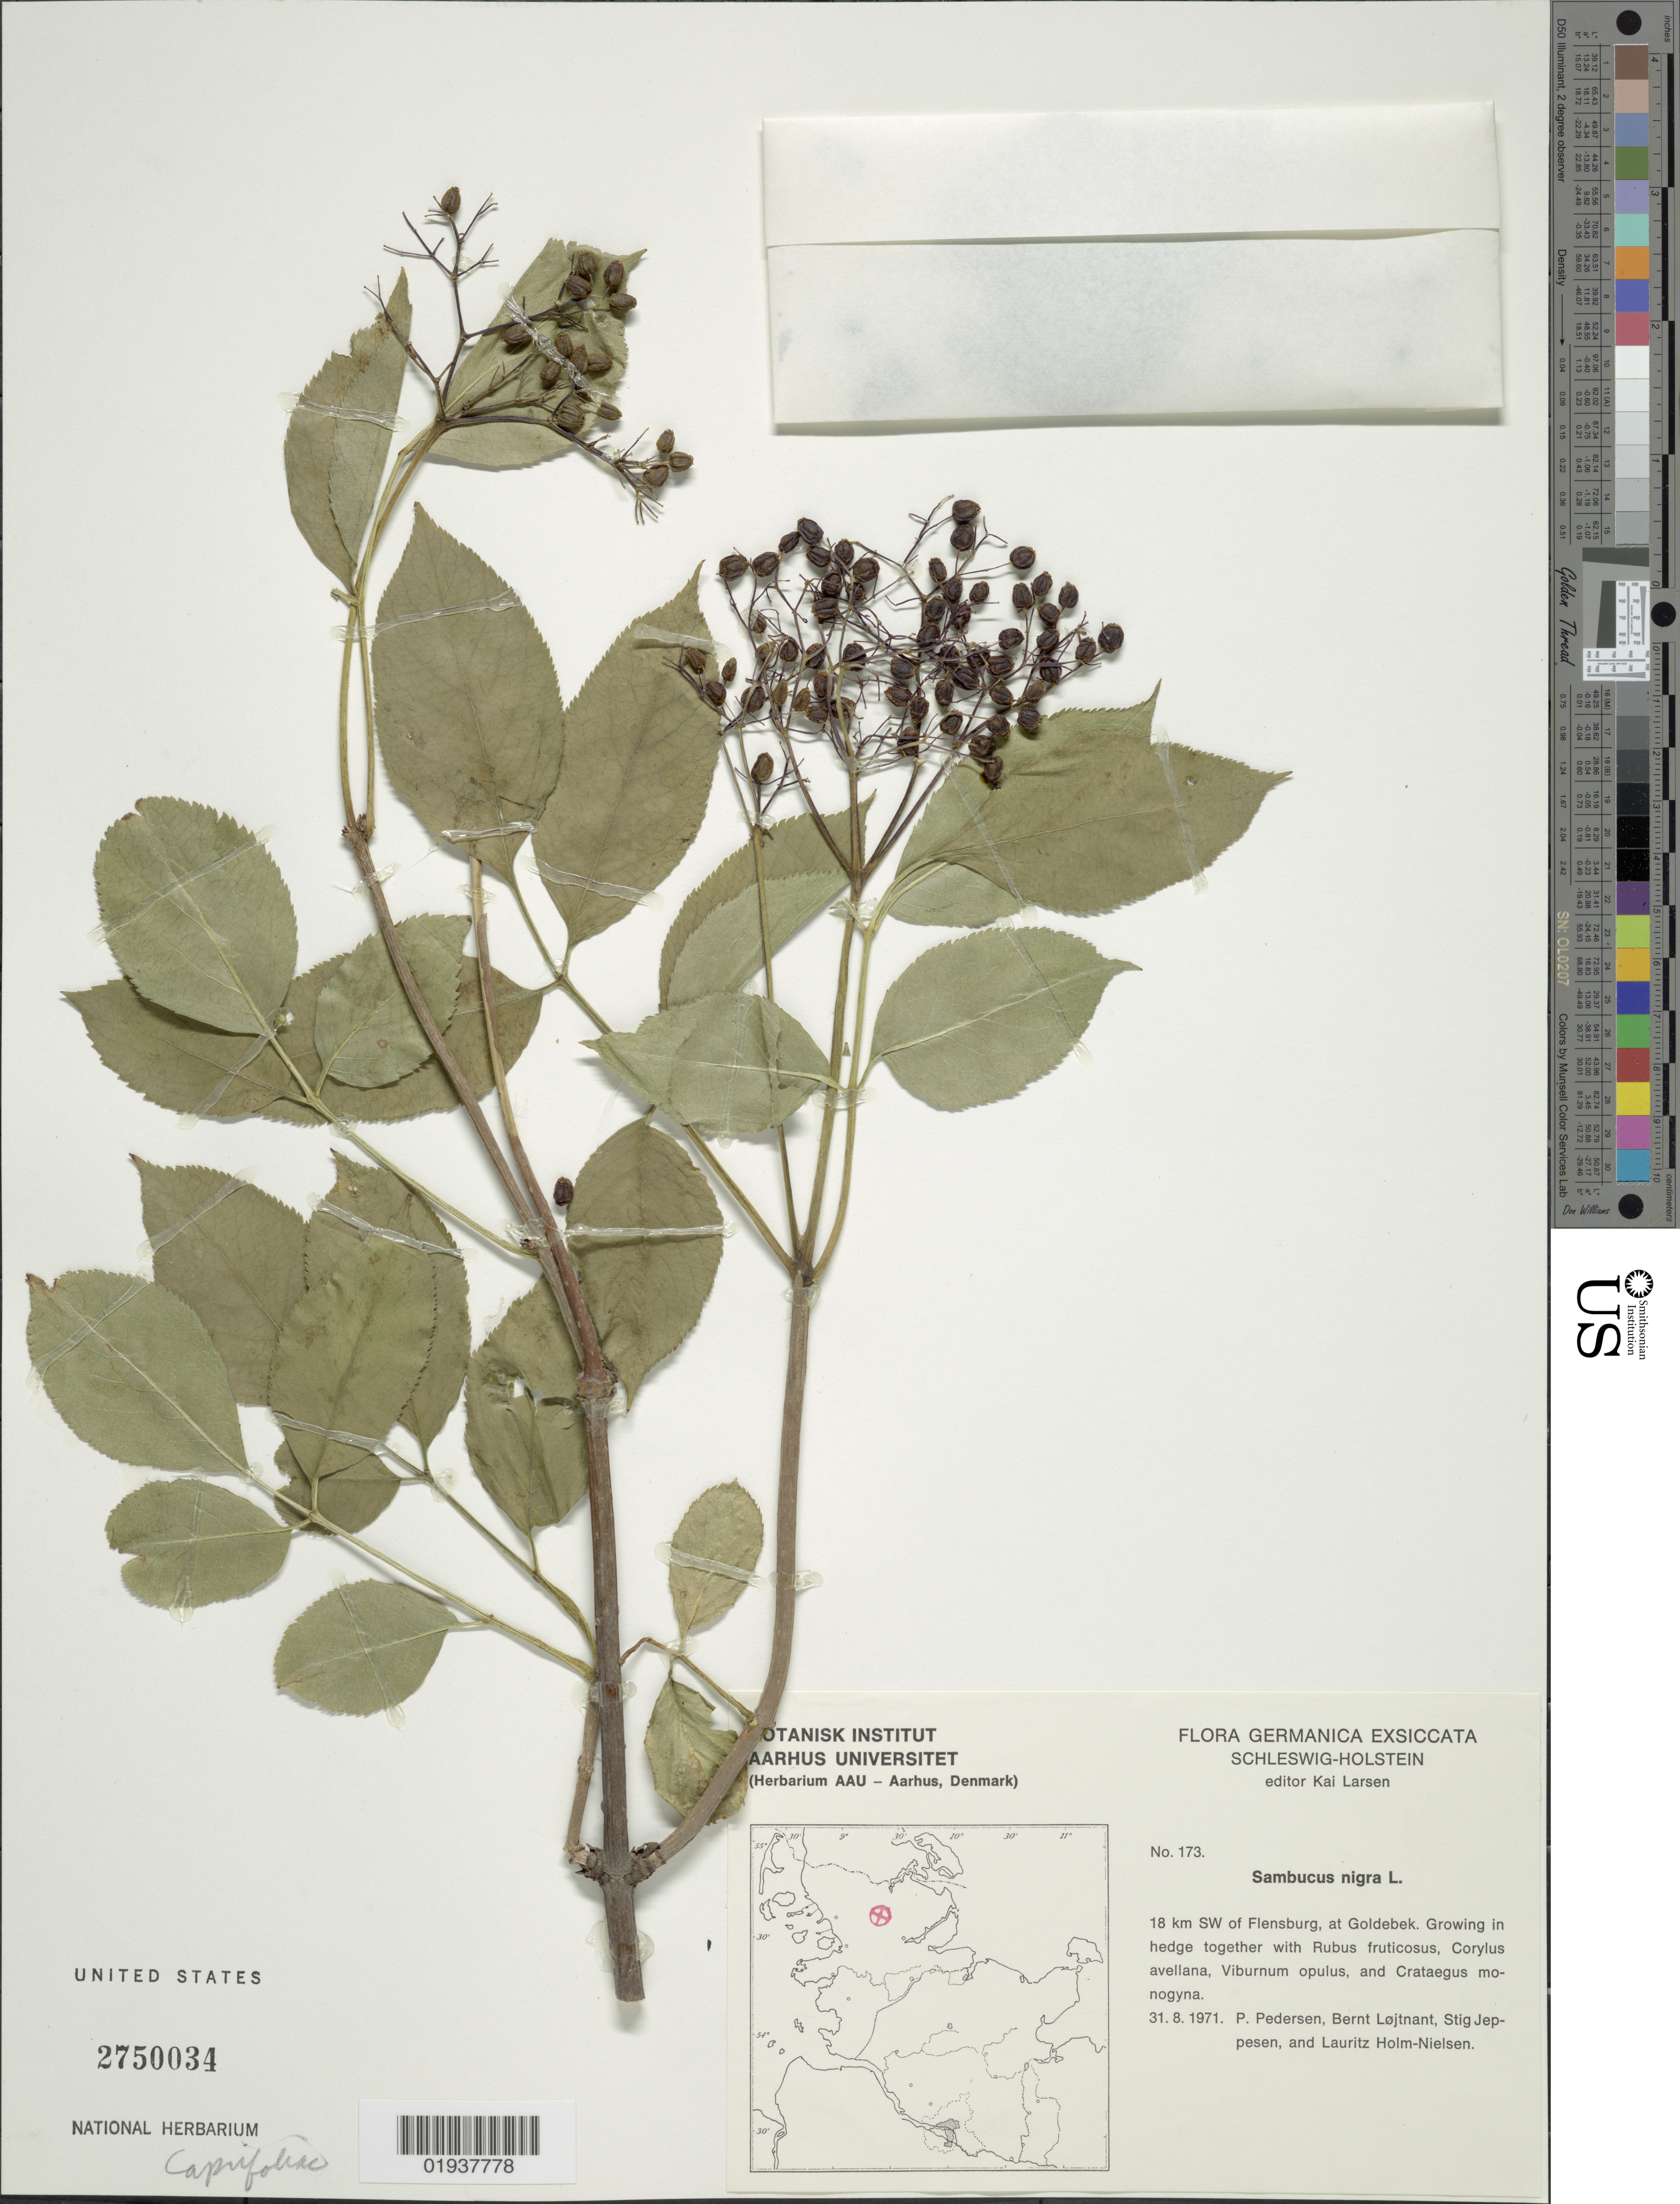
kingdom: Plantae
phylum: Tracheophyta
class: Magnoliopsida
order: Dipsacales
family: Viburnaceae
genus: Sambucus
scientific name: Sambucus nigra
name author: L.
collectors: P. Pedersen, B. Löjtnant, S. Jeppesen & L. B. Holm-Nielsen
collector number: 173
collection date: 1971-08-31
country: Germany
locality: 18 km SW of Flensburg, at Goldebek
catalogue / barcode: US 2750034